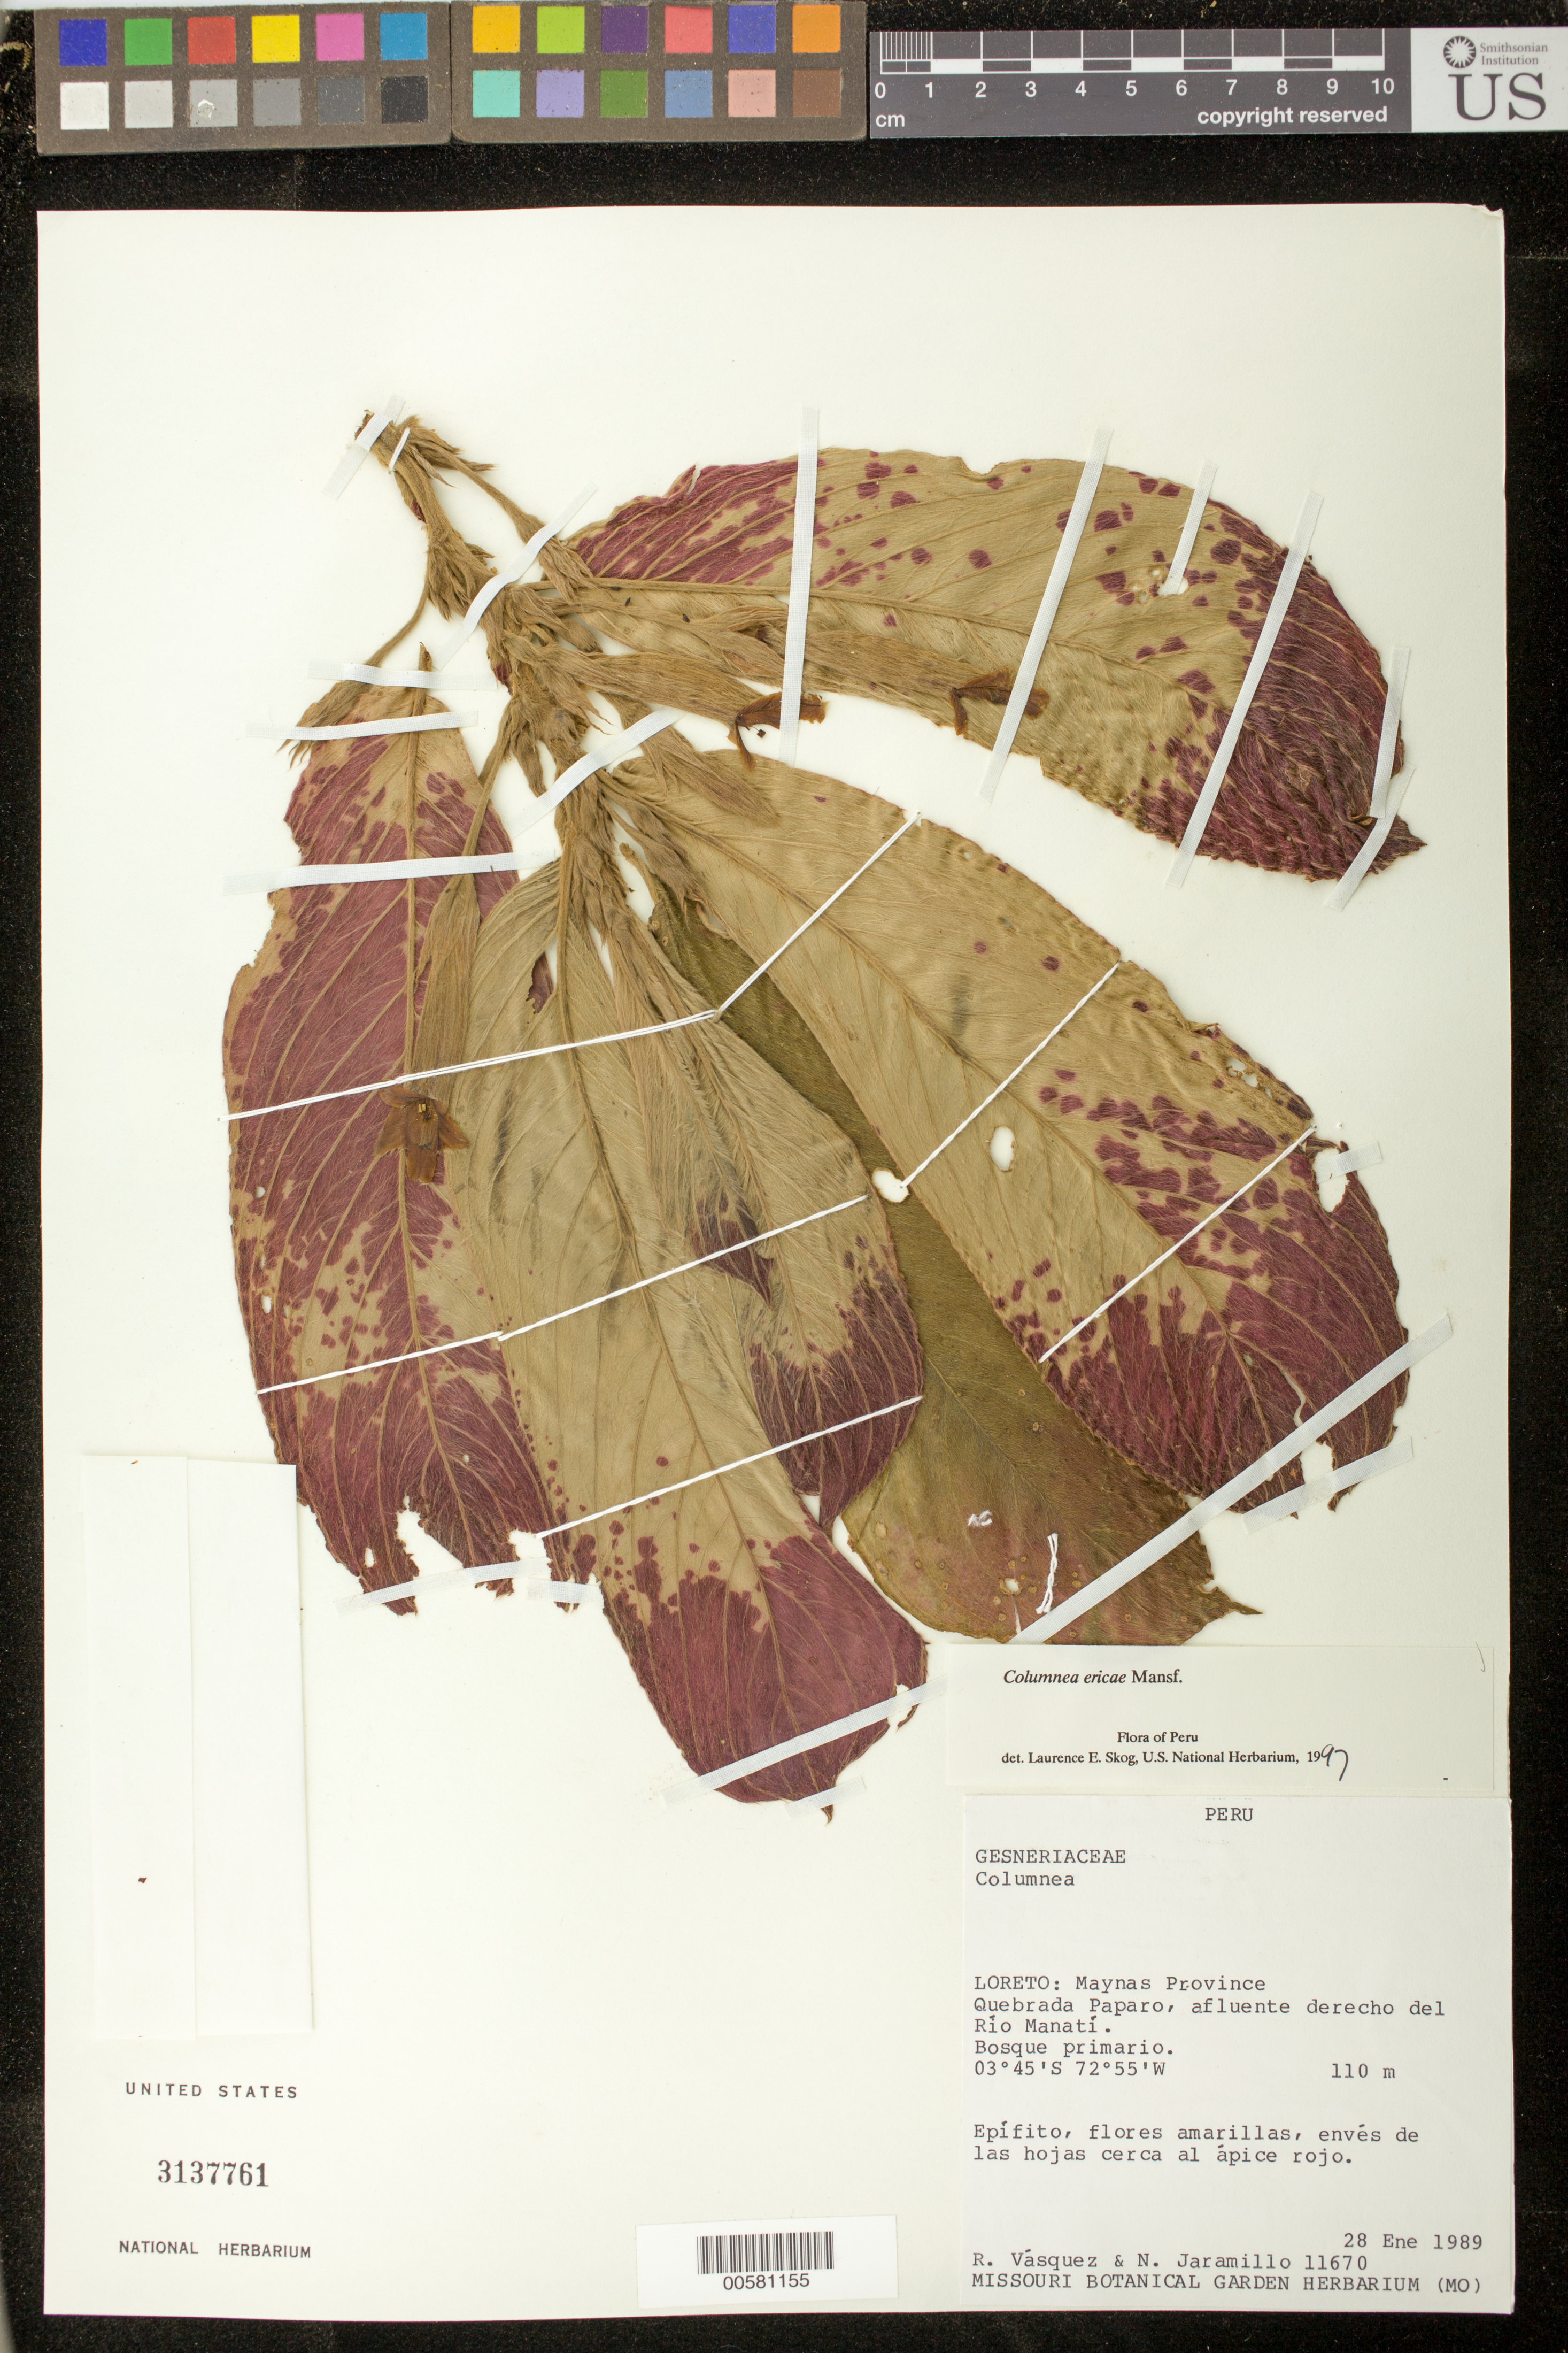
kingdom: Plantae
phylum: Tracheophyta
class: Magnoliopsida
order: Lamiales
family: Gesneriaceae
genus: Columnea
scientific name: Columnea ericae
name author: Mansf.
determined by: Clark, J. L., (SEL), The Marie Selby Botanical Garden (UNITED STATES)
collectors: R. Vásquez & N. Jaramillo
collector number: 11670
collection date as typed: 28 Jan 1989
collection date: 1989-01-28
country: Peru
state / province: Loreto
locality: Prov. Maynas; Quebrada Paparo, afluente derecho del Río Manatí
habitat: Bosque primario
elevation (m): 110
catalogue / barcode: US 3137761